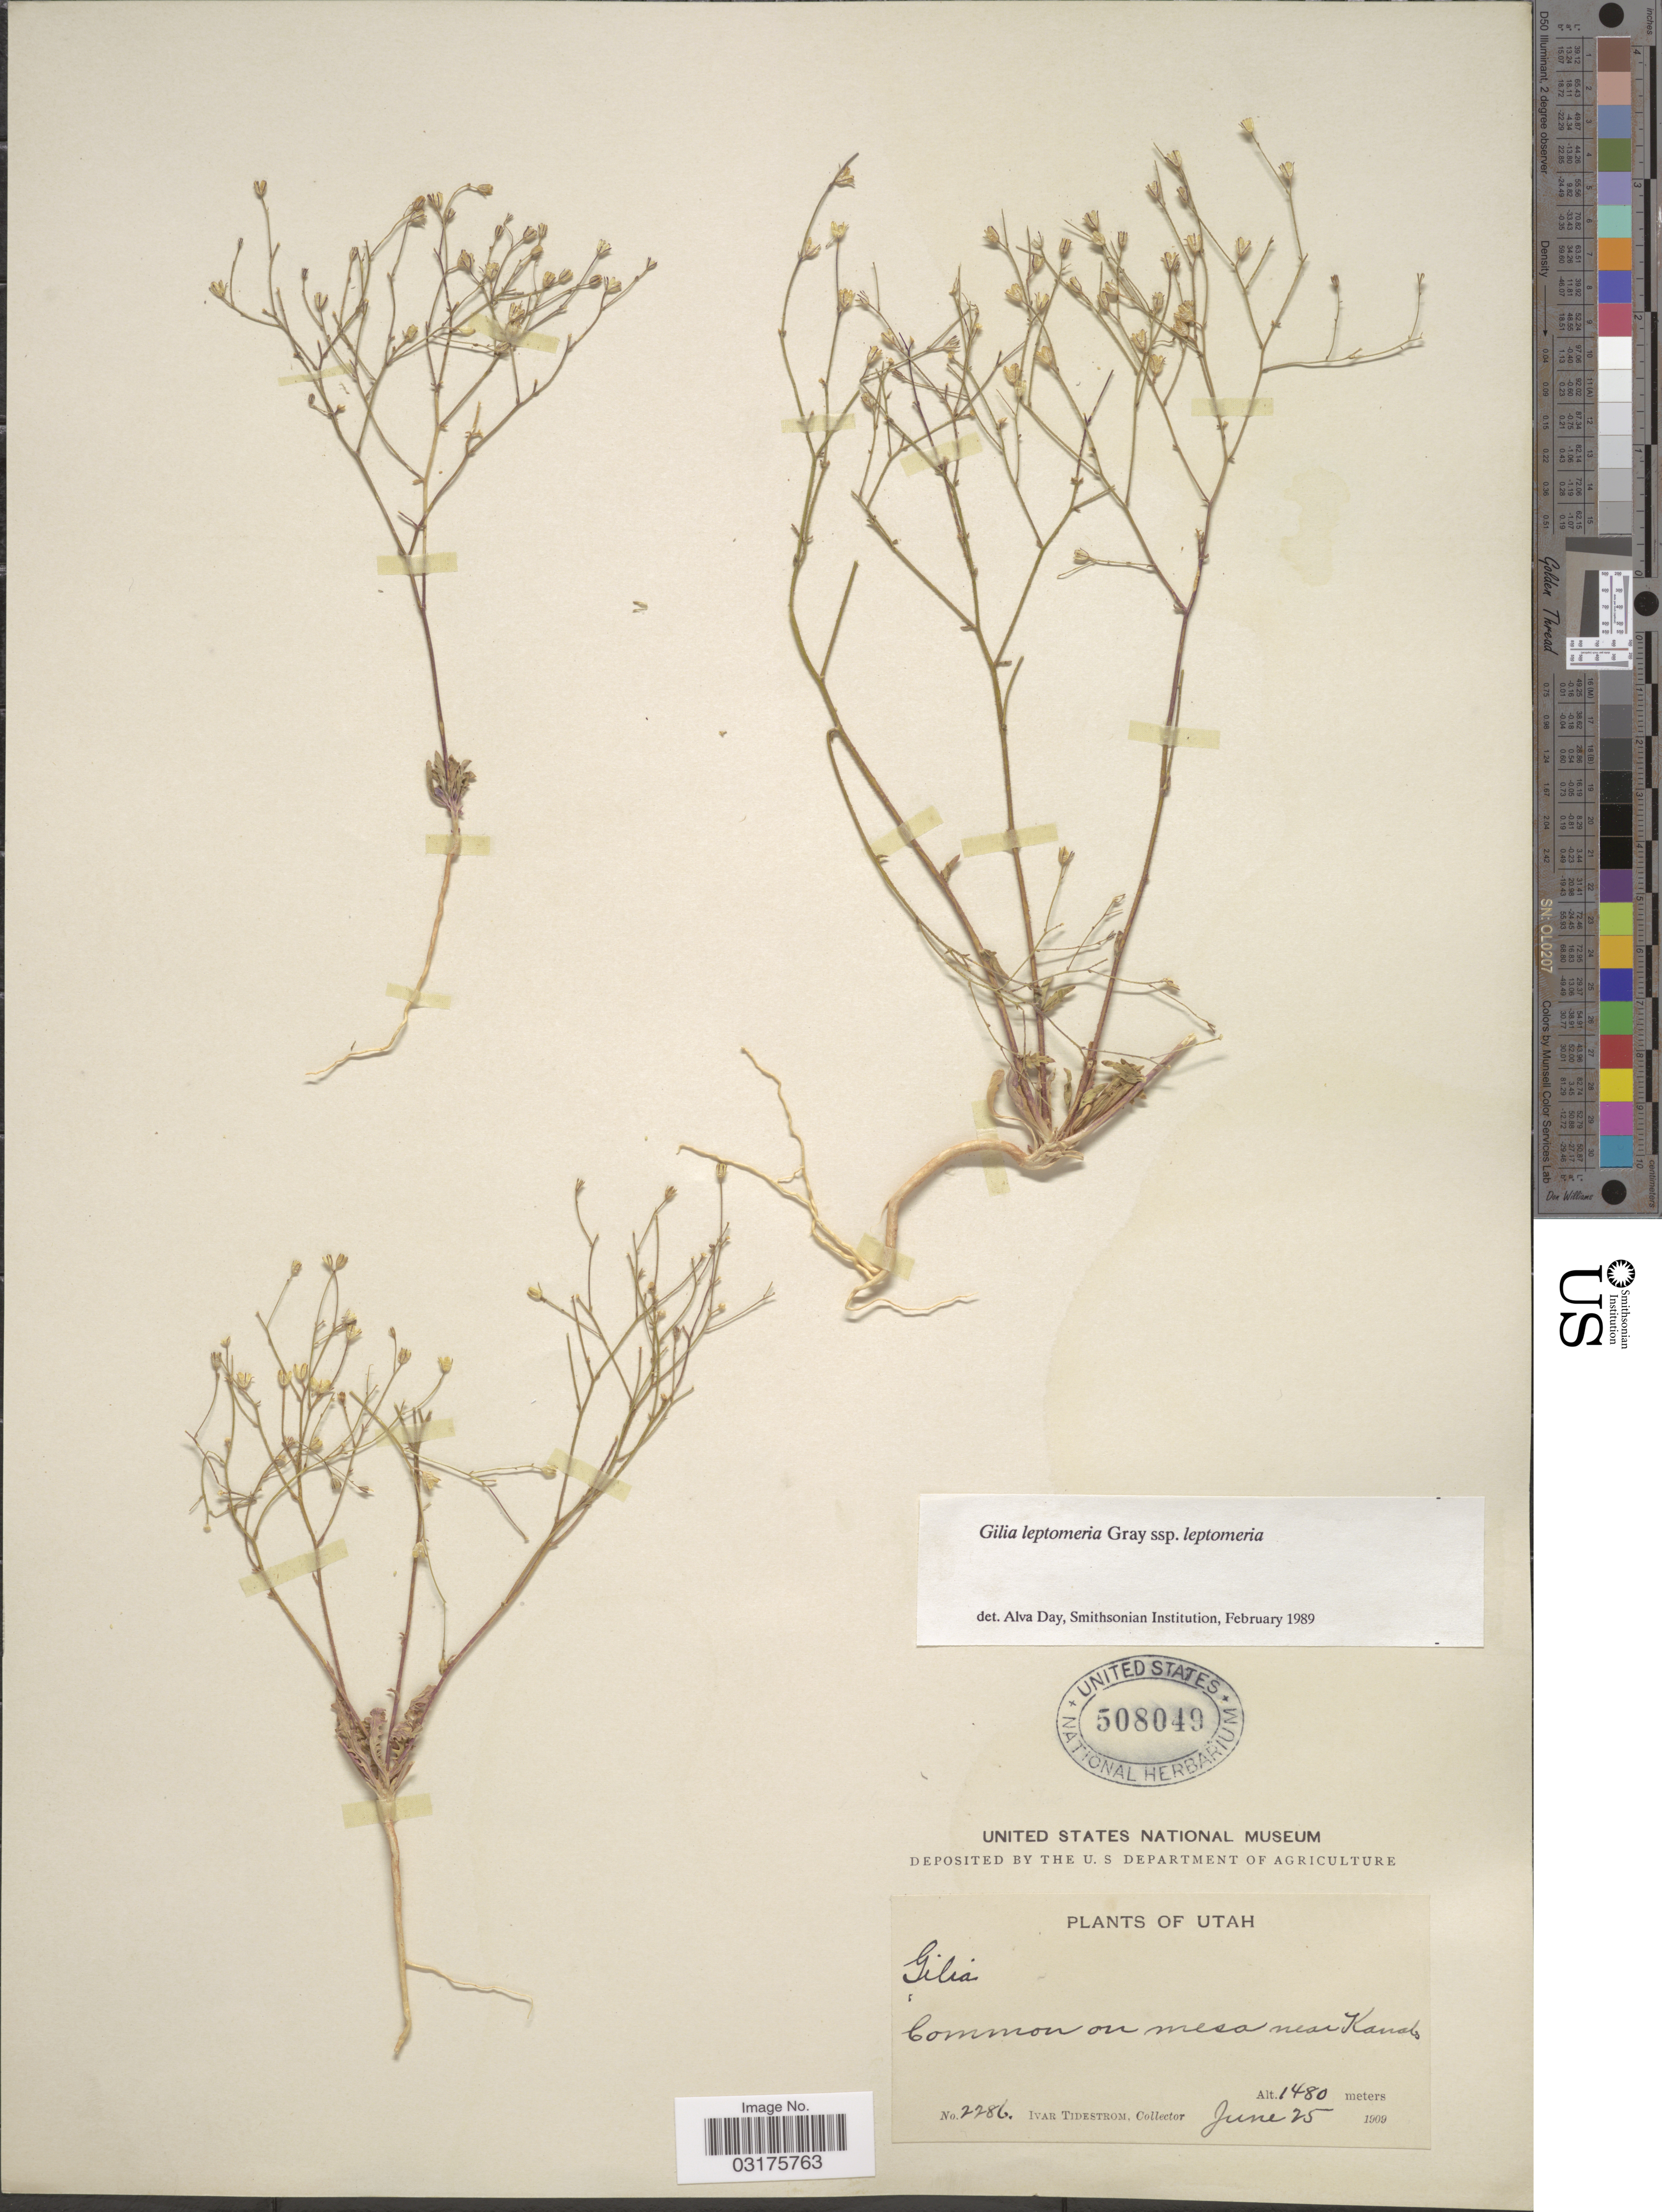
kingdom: Plantae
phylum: Tracheophyta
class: Magnoliopsida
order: Ericales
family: Polemoniaceae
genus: Aliciella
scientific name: Aliciella leptomeria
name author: (A. Gray) J.M. Porter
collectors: I. F. Tidestrom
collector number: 2286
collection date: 1909-06-25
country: United States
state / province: Utah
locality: Common on mesa near Kanab.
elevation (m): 1480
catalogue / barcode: US 508049